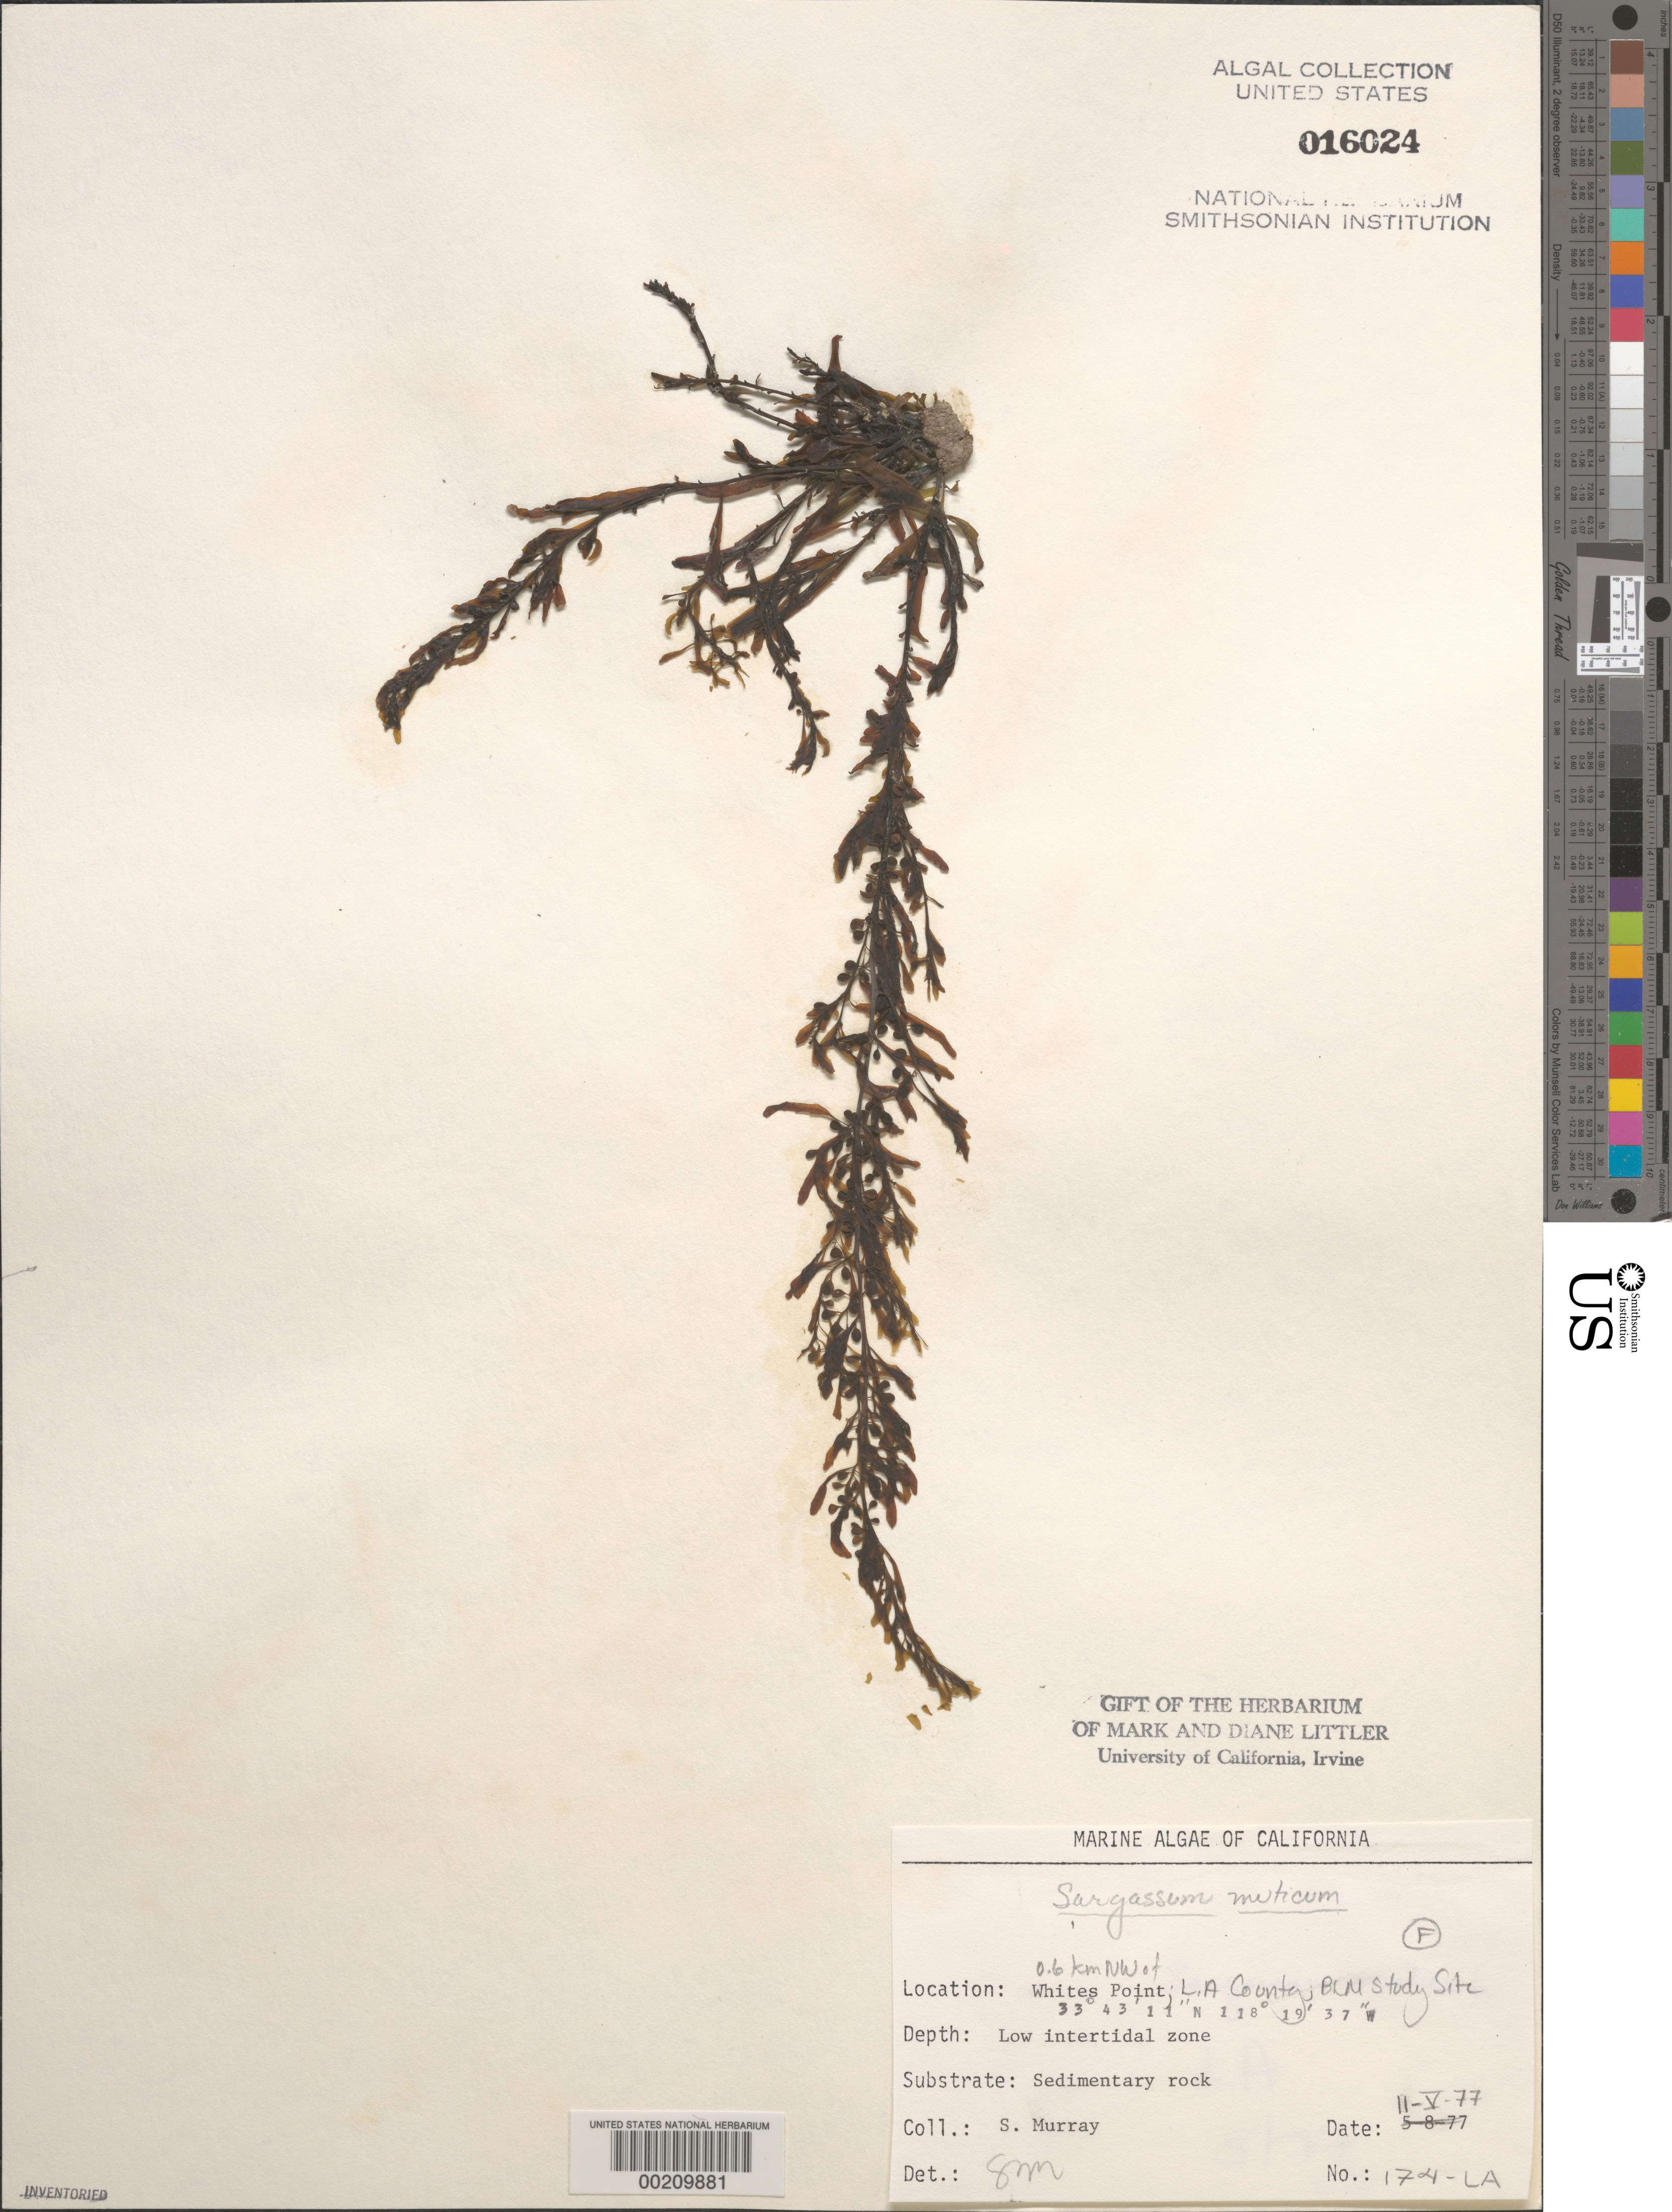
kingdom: Chromista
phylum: Ochrophyta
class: Phaeophyceae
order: Fucales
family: Sargassaceae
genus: Sargassum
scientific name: Sargassum muticum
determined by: Murray, S. N.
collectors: S. N. Murray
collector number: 174-la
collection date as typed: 11 May 1977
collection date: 1977-05-11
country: United States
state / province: California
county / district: Los Angeles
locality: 0.6 km northwest of Whites Point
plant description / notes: BLM-SOCALBIGHT Rocky Intertidal Survey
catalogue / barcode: US 16024